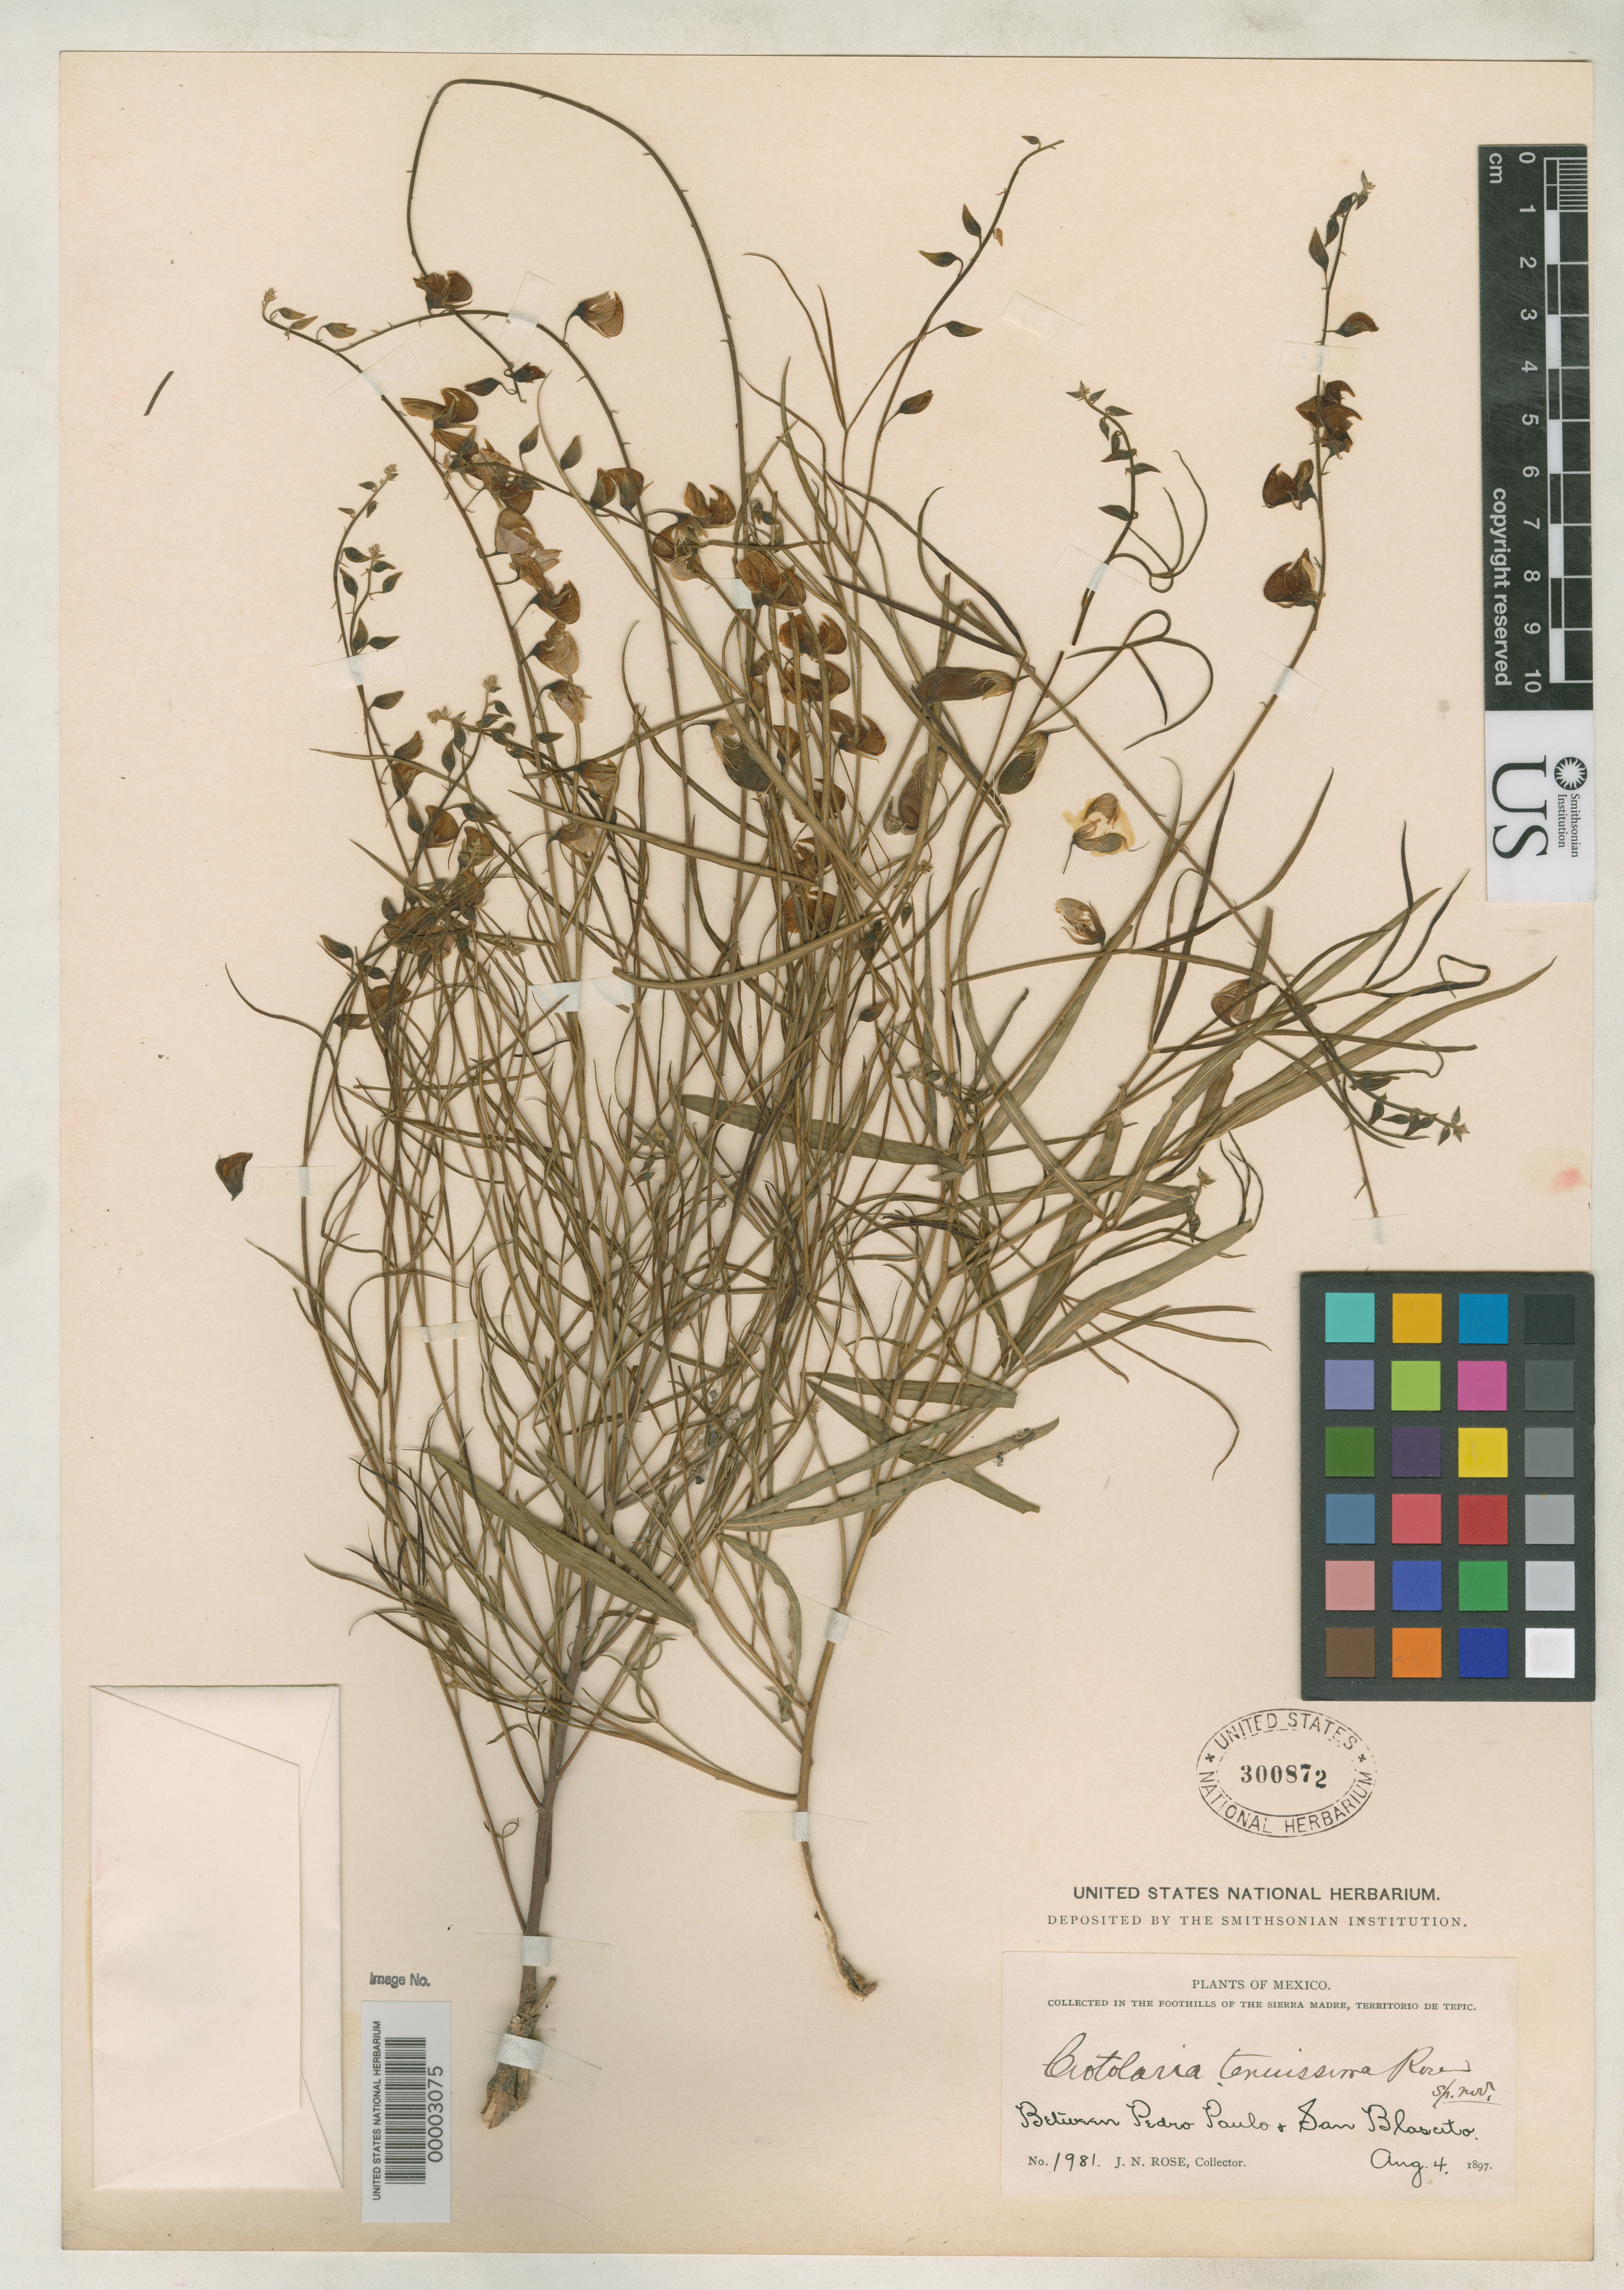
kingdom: Plantae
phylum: Tracheophyta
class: Magnoliopsida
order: Fabales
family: Fabaceae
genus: Crotalaria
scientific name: Crotalaria tenuissima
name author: Rose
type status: Holotype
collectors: J. N. Rose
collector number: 1981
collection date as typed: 04 Aug 1897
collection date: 1897-08-04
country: Mexico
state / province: Nayarit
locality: Between Pedro Paulo and San Blascito.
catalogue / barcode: US 300872